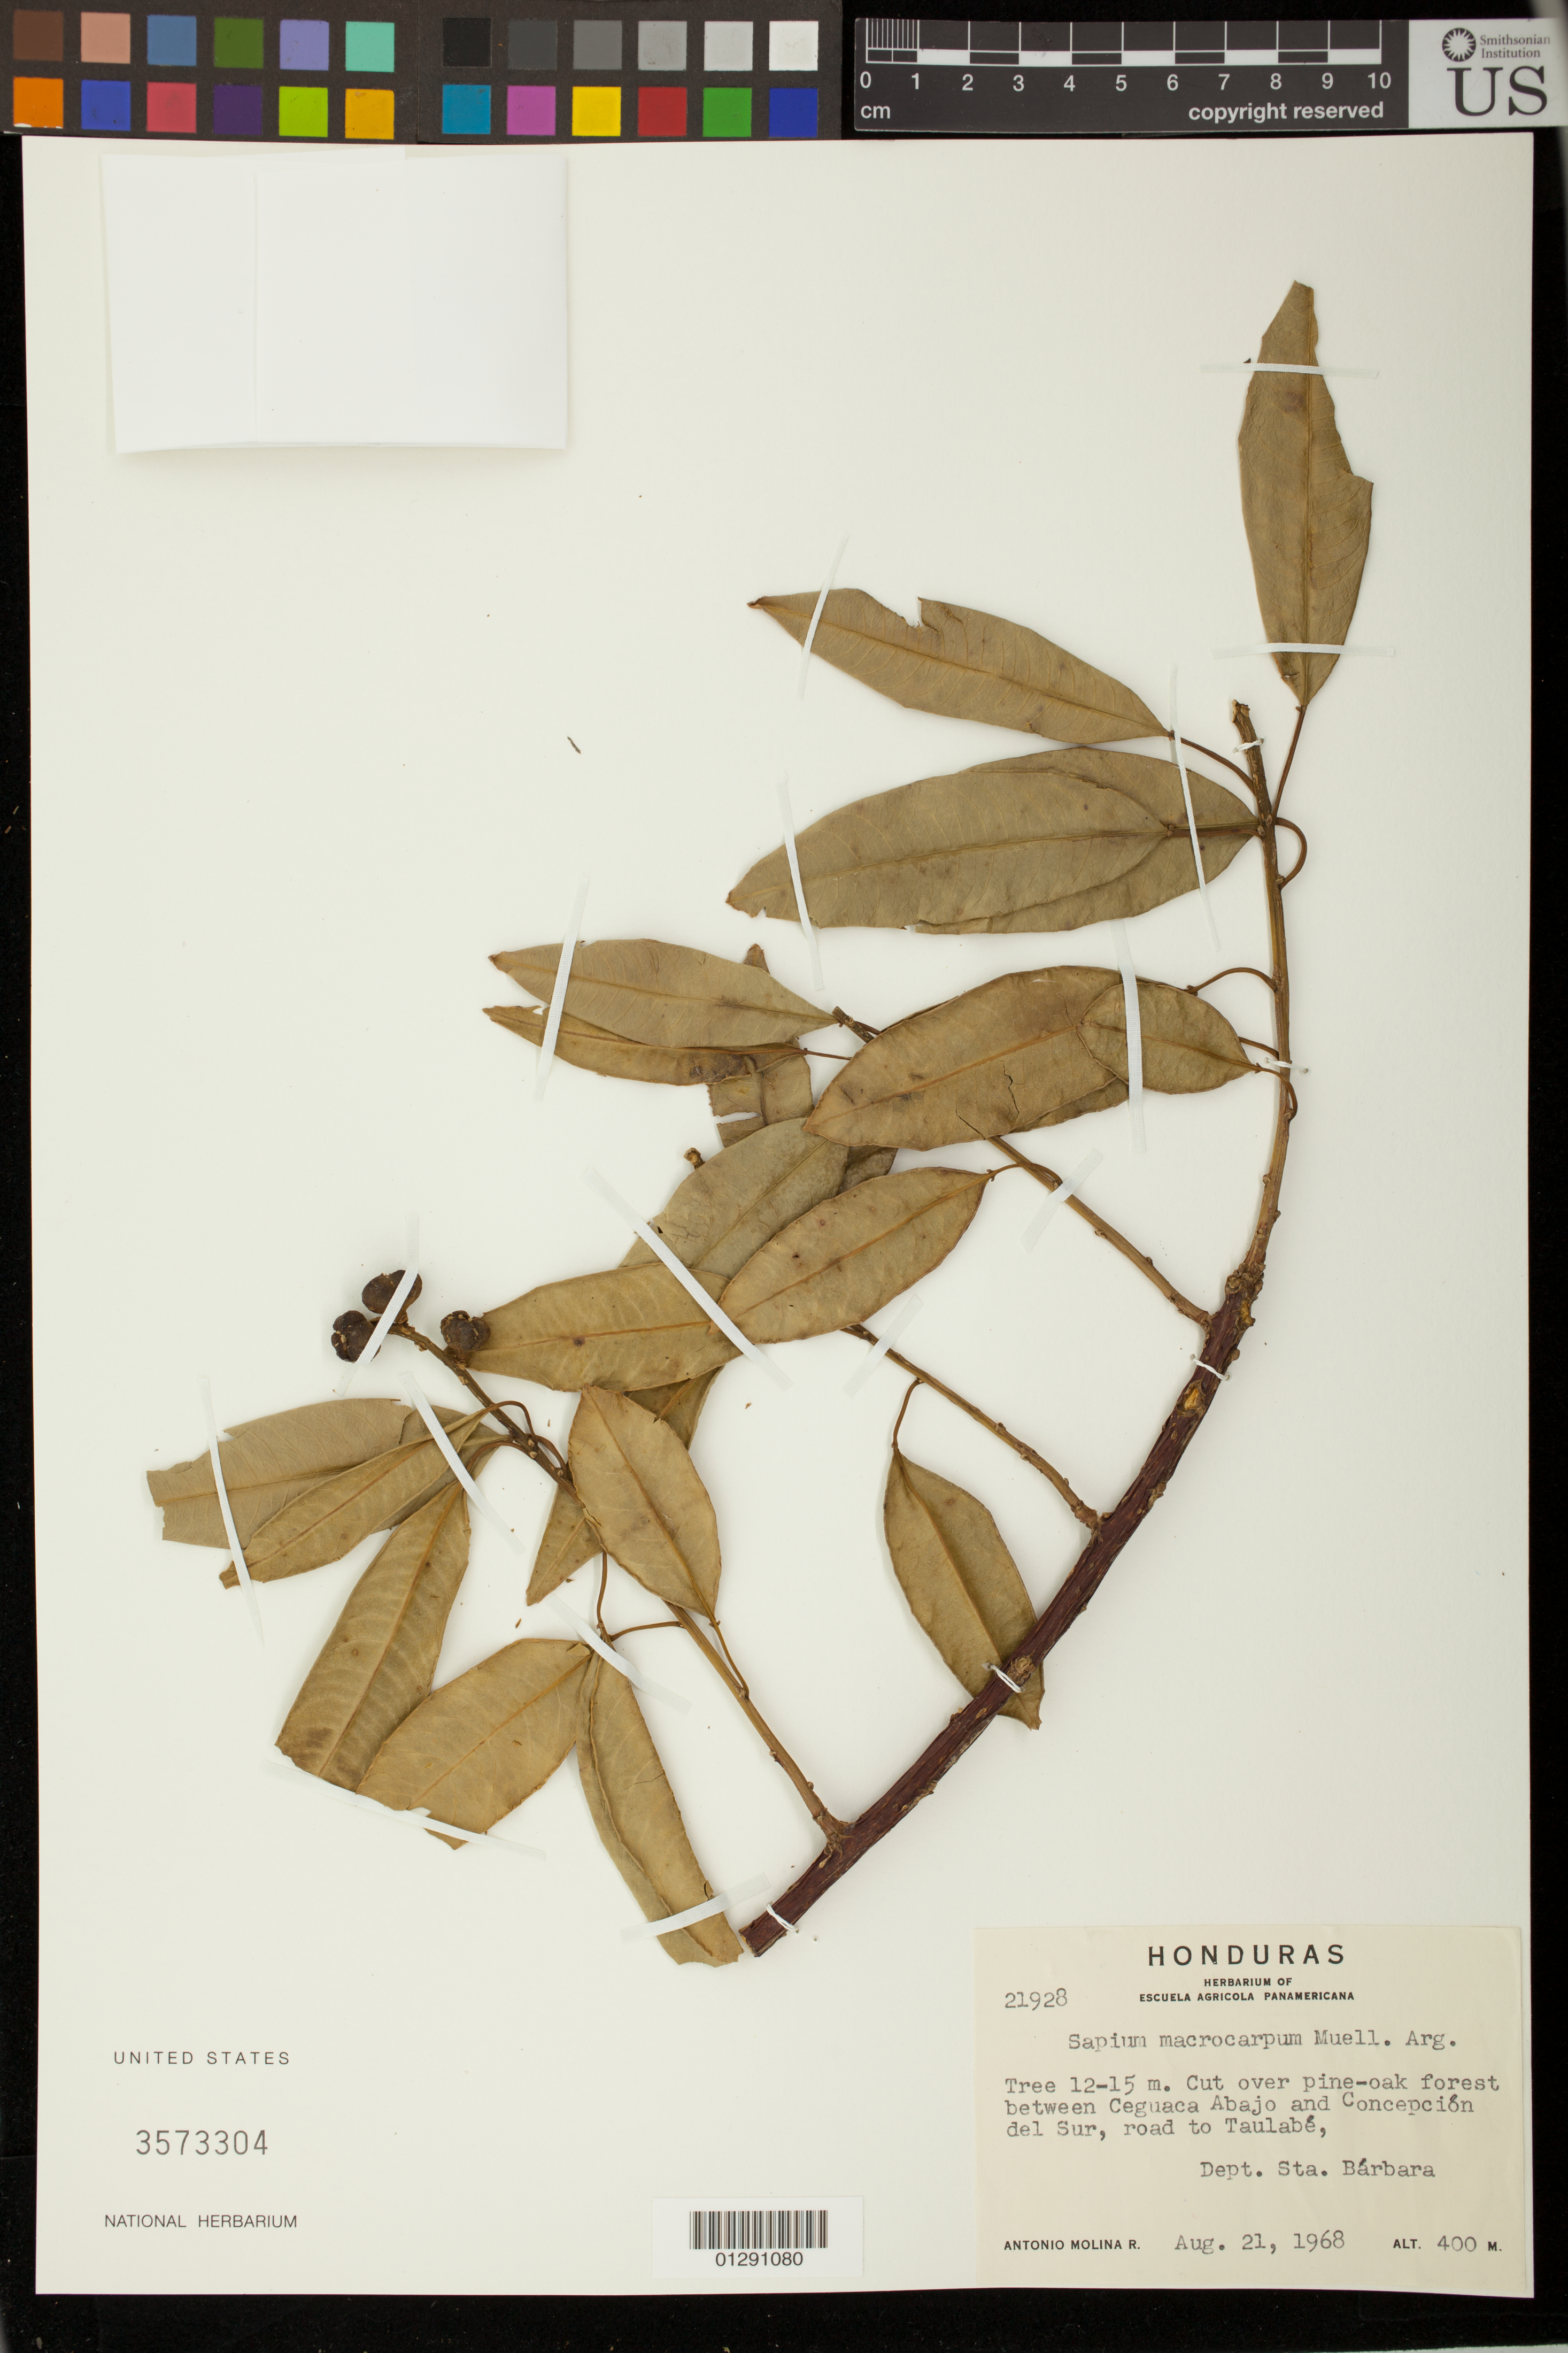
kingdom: Plantae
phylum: Tracheophyta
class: Magnoliopsida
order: Malpighiales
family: Euphorbiaceae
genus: Sapium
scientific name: Sapium macrocarpum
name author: Müll. Arg.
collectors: A. Molina R.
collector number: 21928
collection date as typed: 21 Aug 1968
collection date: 1968-08-21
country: Honduras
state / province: Santa Bárbara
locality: Between Ceguaca Abajo and Concepcion del Sur, road to Taulabe.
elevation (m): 400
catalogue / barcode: US 3573304